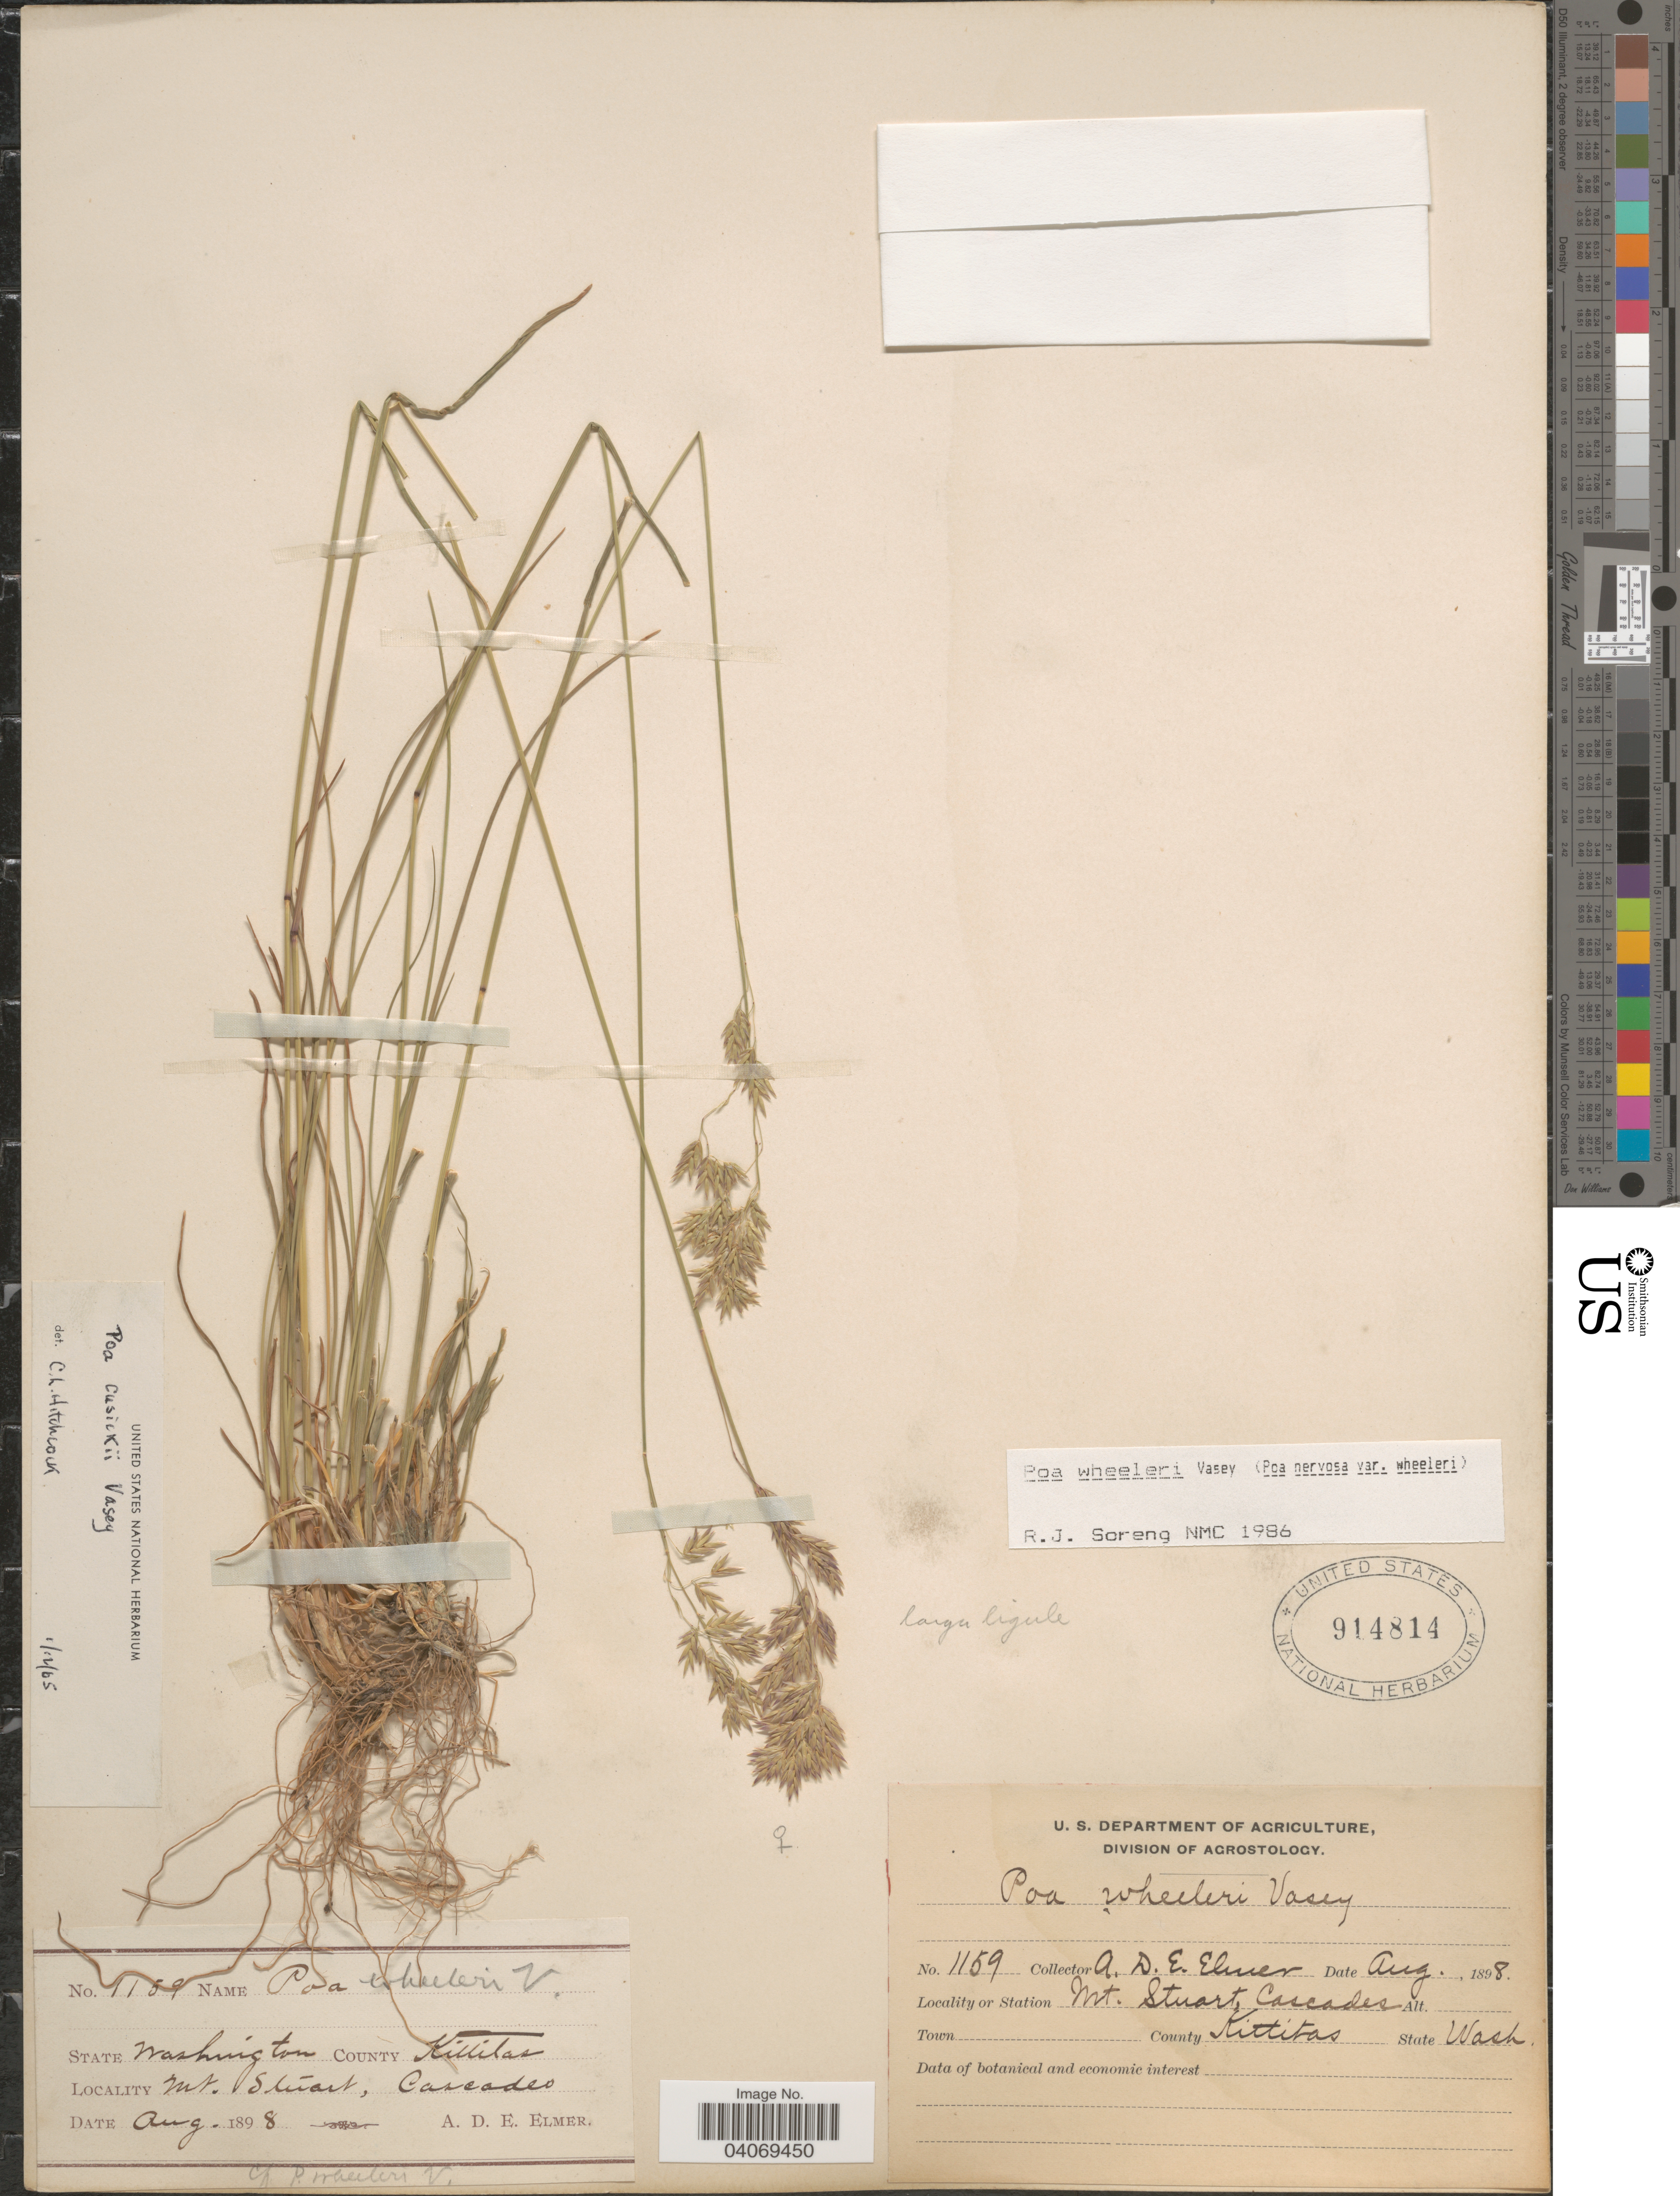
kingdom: Plantae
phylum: Tracheophyta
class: Liliopsida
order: Poales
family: Poaceae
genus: Poa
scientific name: Poa wheeleri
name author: Vasey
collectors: A. D. E. Elmer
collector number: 1159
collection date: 1898-08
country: United States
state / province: Washington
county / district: Kittitas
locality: Mt. Stuart, Cascades. County Kittitas.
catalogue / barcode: US 914814